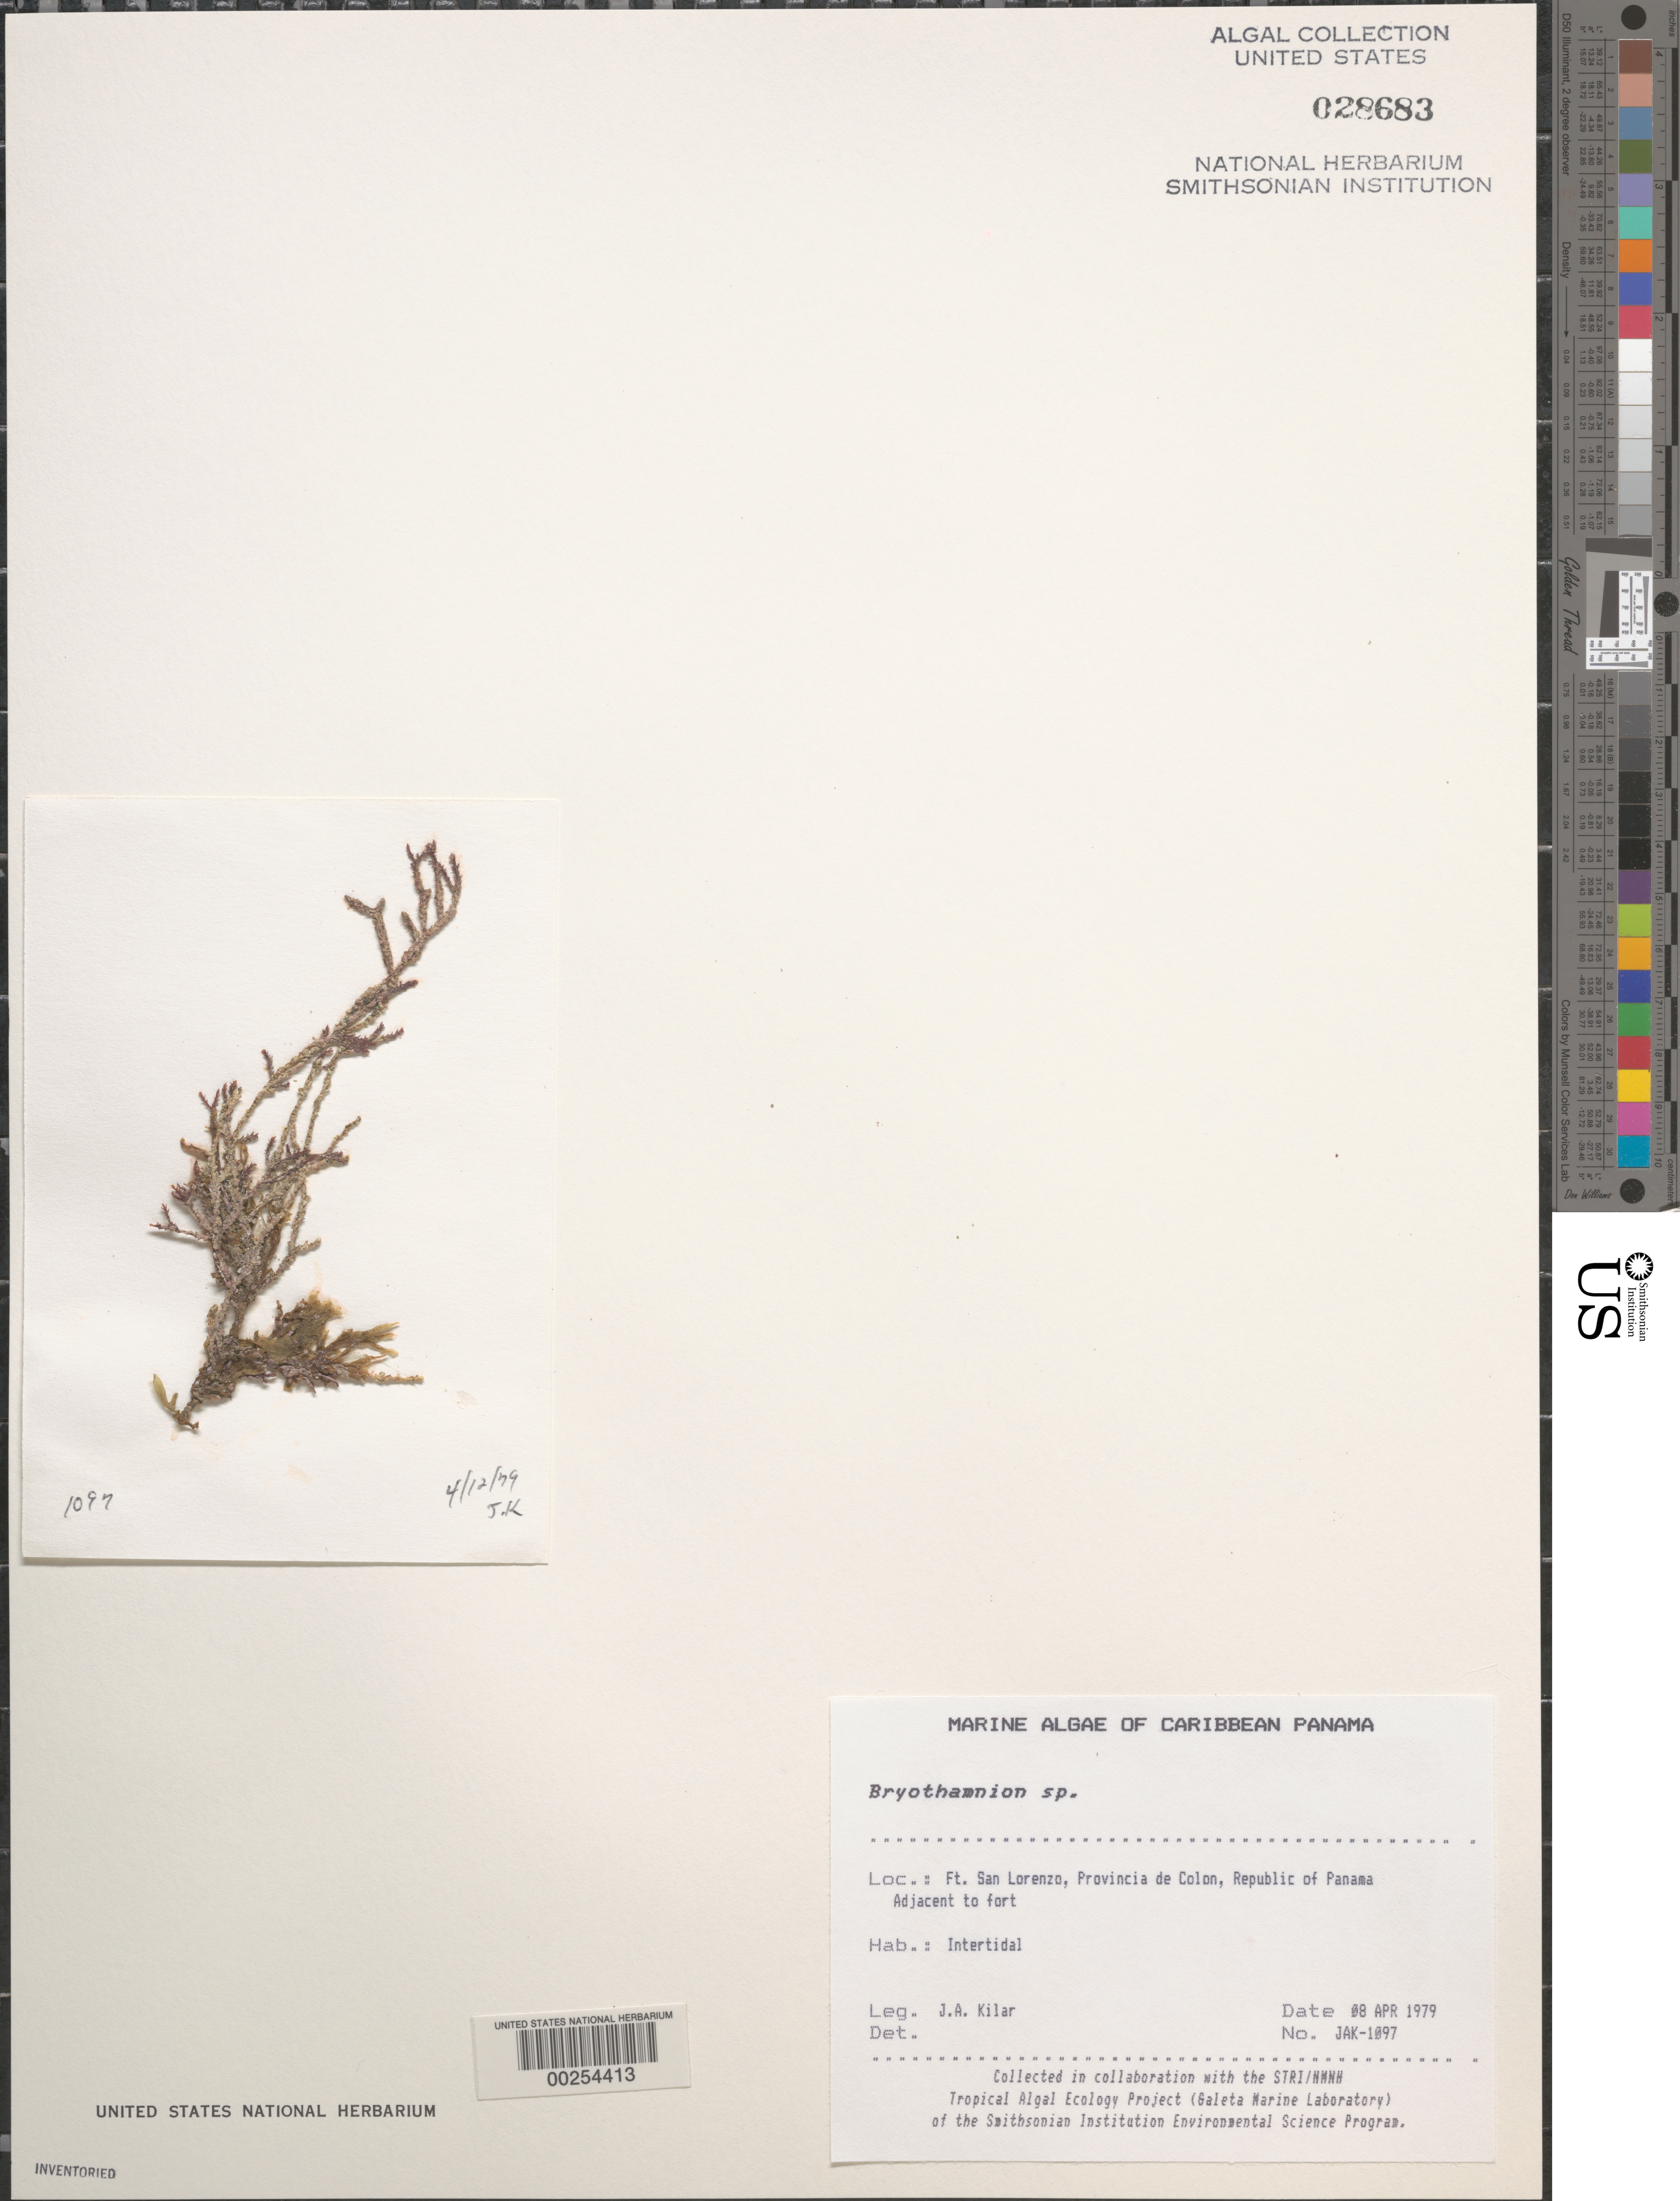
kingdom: Plantae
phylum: Rhodophyta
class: Florideophyceae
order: Ceramiales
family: Rhodomelaceae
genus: Bryothamnion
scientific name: Bryothamnion sp.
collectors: J. A. Kilar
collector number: JAK-1097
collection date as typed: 08 Apr 1979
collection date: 1979-04-08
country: Panama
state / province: Colón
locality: Fort San Lorenzo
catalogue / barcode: US 28683